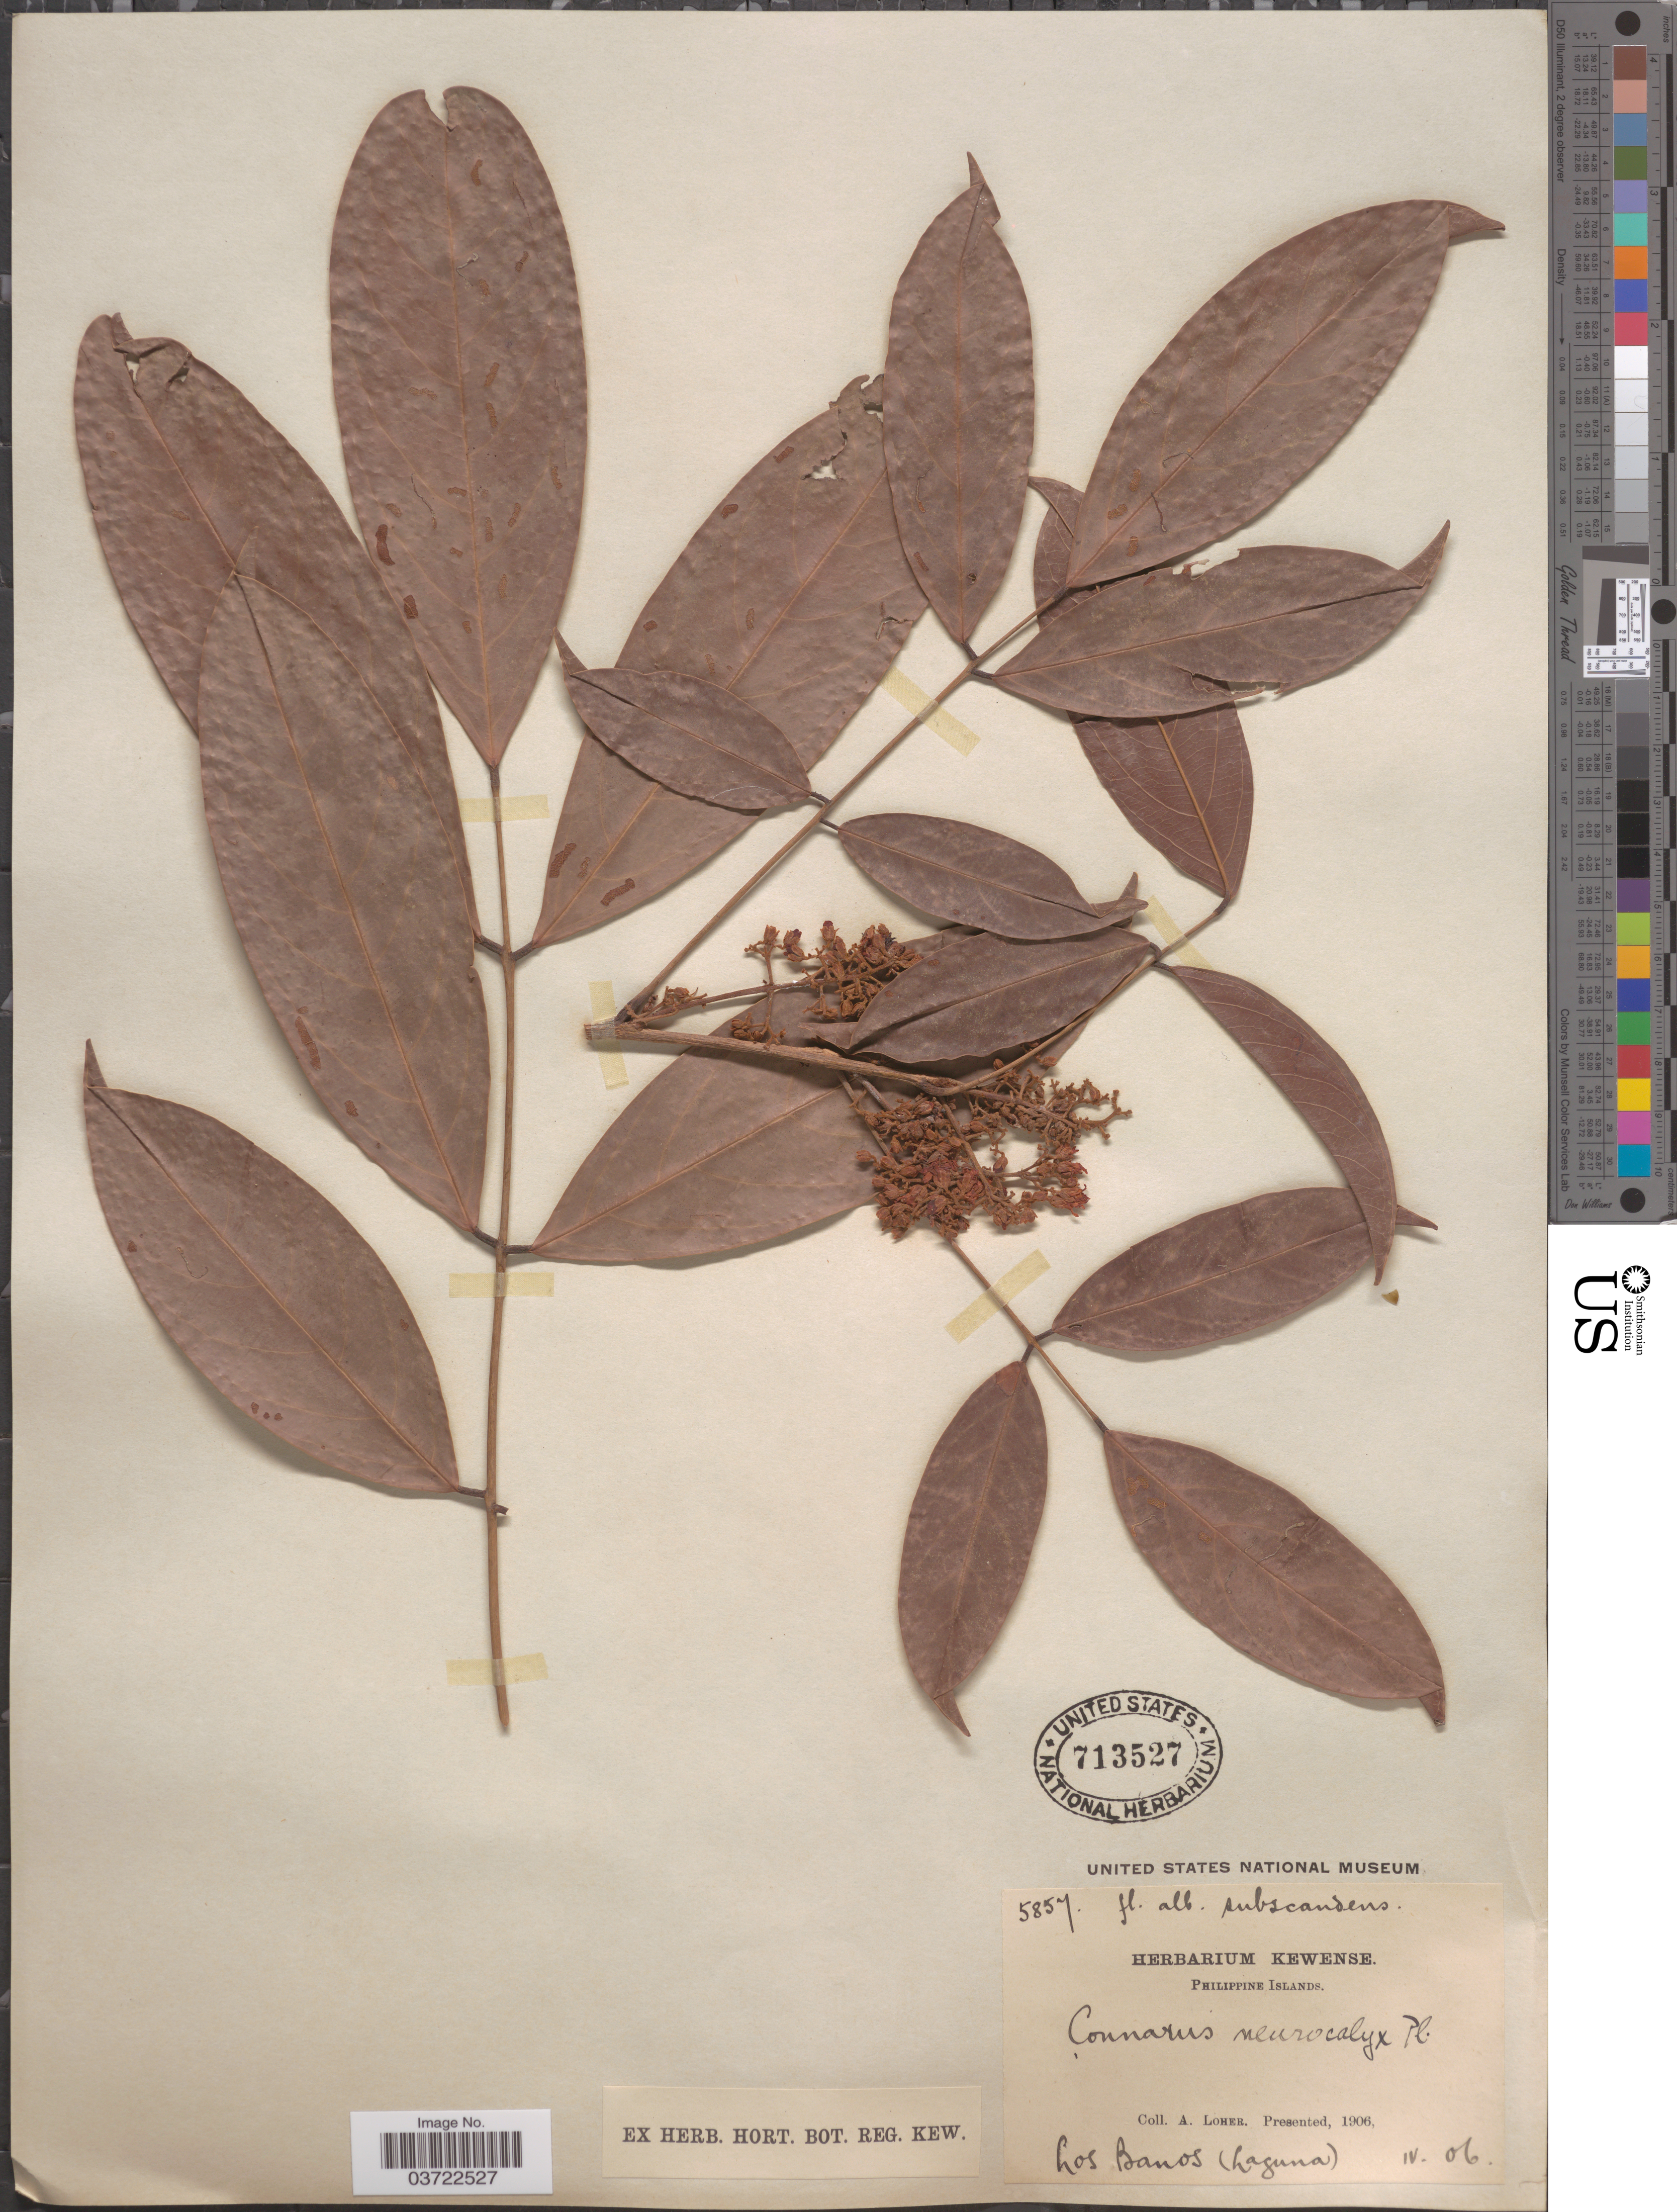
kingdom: Plantae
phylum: Tracheophyta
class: Magnoliopsida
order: Oxalidales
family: Connaraceae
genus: Connarus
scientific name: Connarus neurocalyx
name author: Planch.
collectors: A. Loher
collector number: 5857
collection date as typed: Transcribed d/m/y: /4/6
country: Philippines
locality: Philippine Islands. Los Banos (Laguna).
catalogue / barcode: US 713527